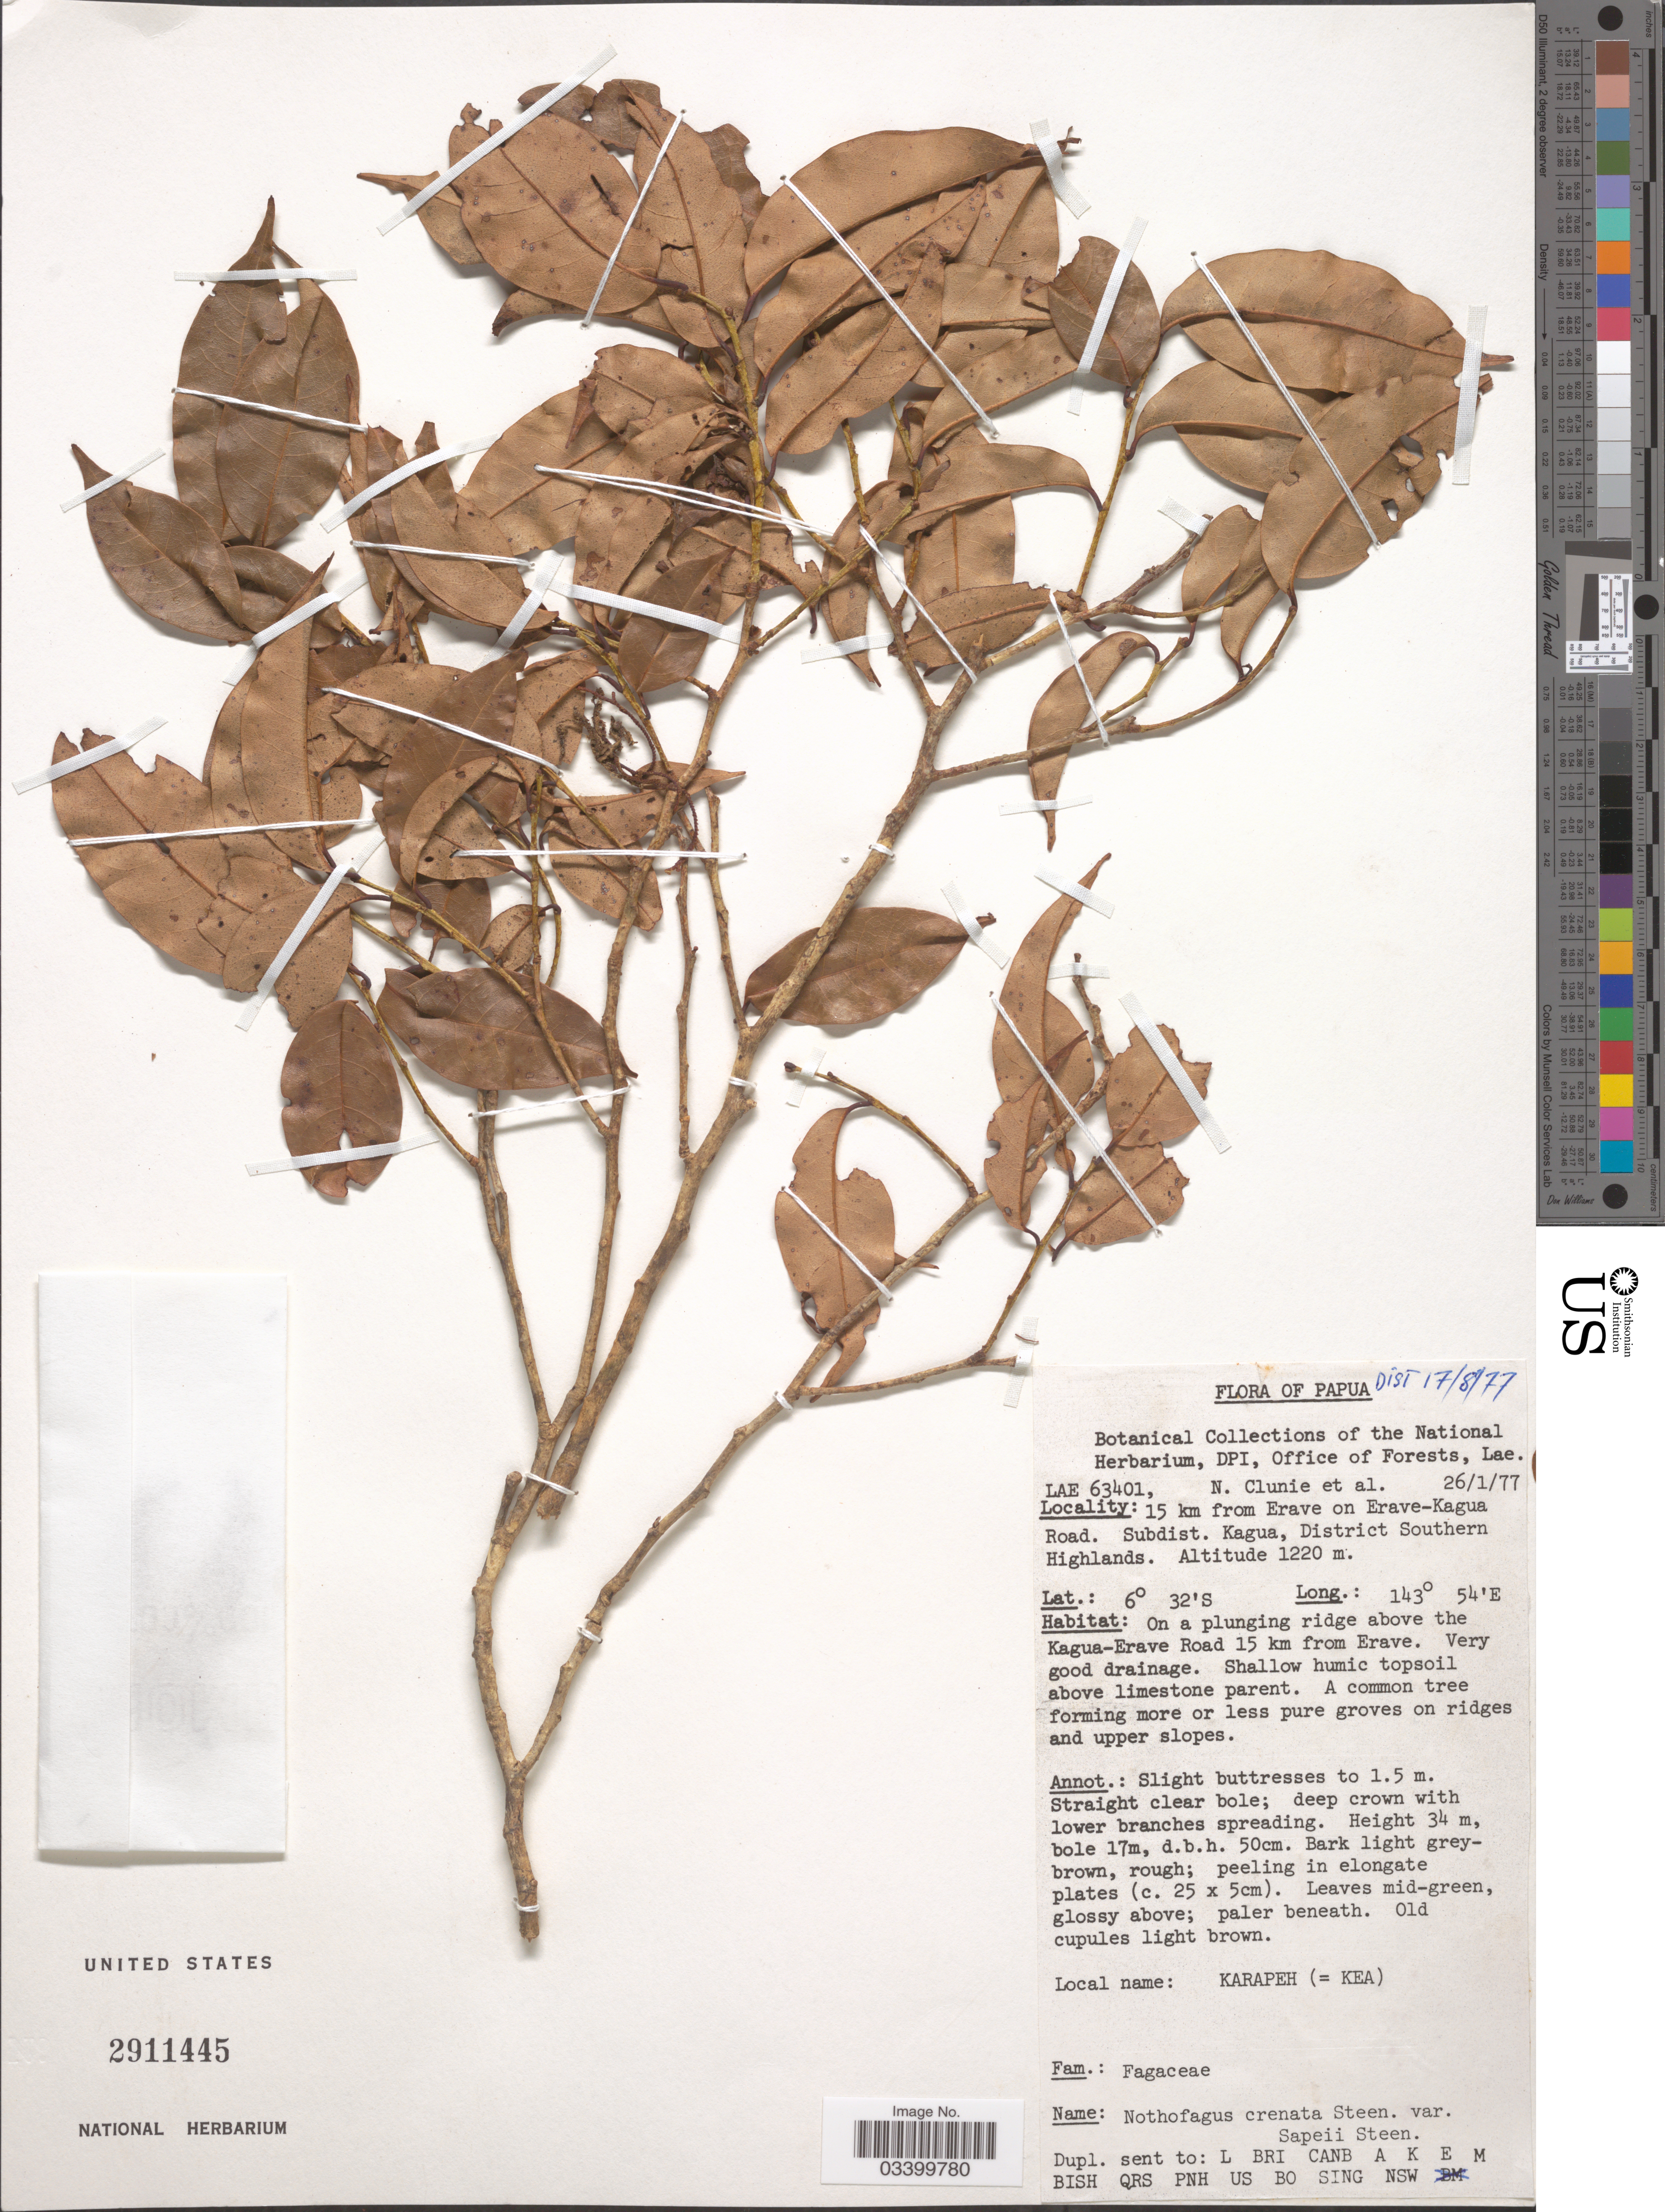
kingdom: Plantae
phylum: Tracheophyta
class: Magnoliopsida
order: Fagales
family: Nothofagaceae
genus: Nothofagus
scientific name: Nothofagus crenata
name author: Steenis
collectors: N.M.U. Clunie & et al.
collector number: LAE 63401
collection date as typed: Transcribed d/m/y: 26/1/77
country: Papua New Guinea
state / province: Southern Highlands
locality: Papua. 15 km from Erave on Erave-Kagua Road. Subdist. Kagua, District Southern Highlands. On a plunging ridge above the Kangua-Erave Road 15 km from Erave.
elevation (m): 1220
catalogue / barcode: US 2911445